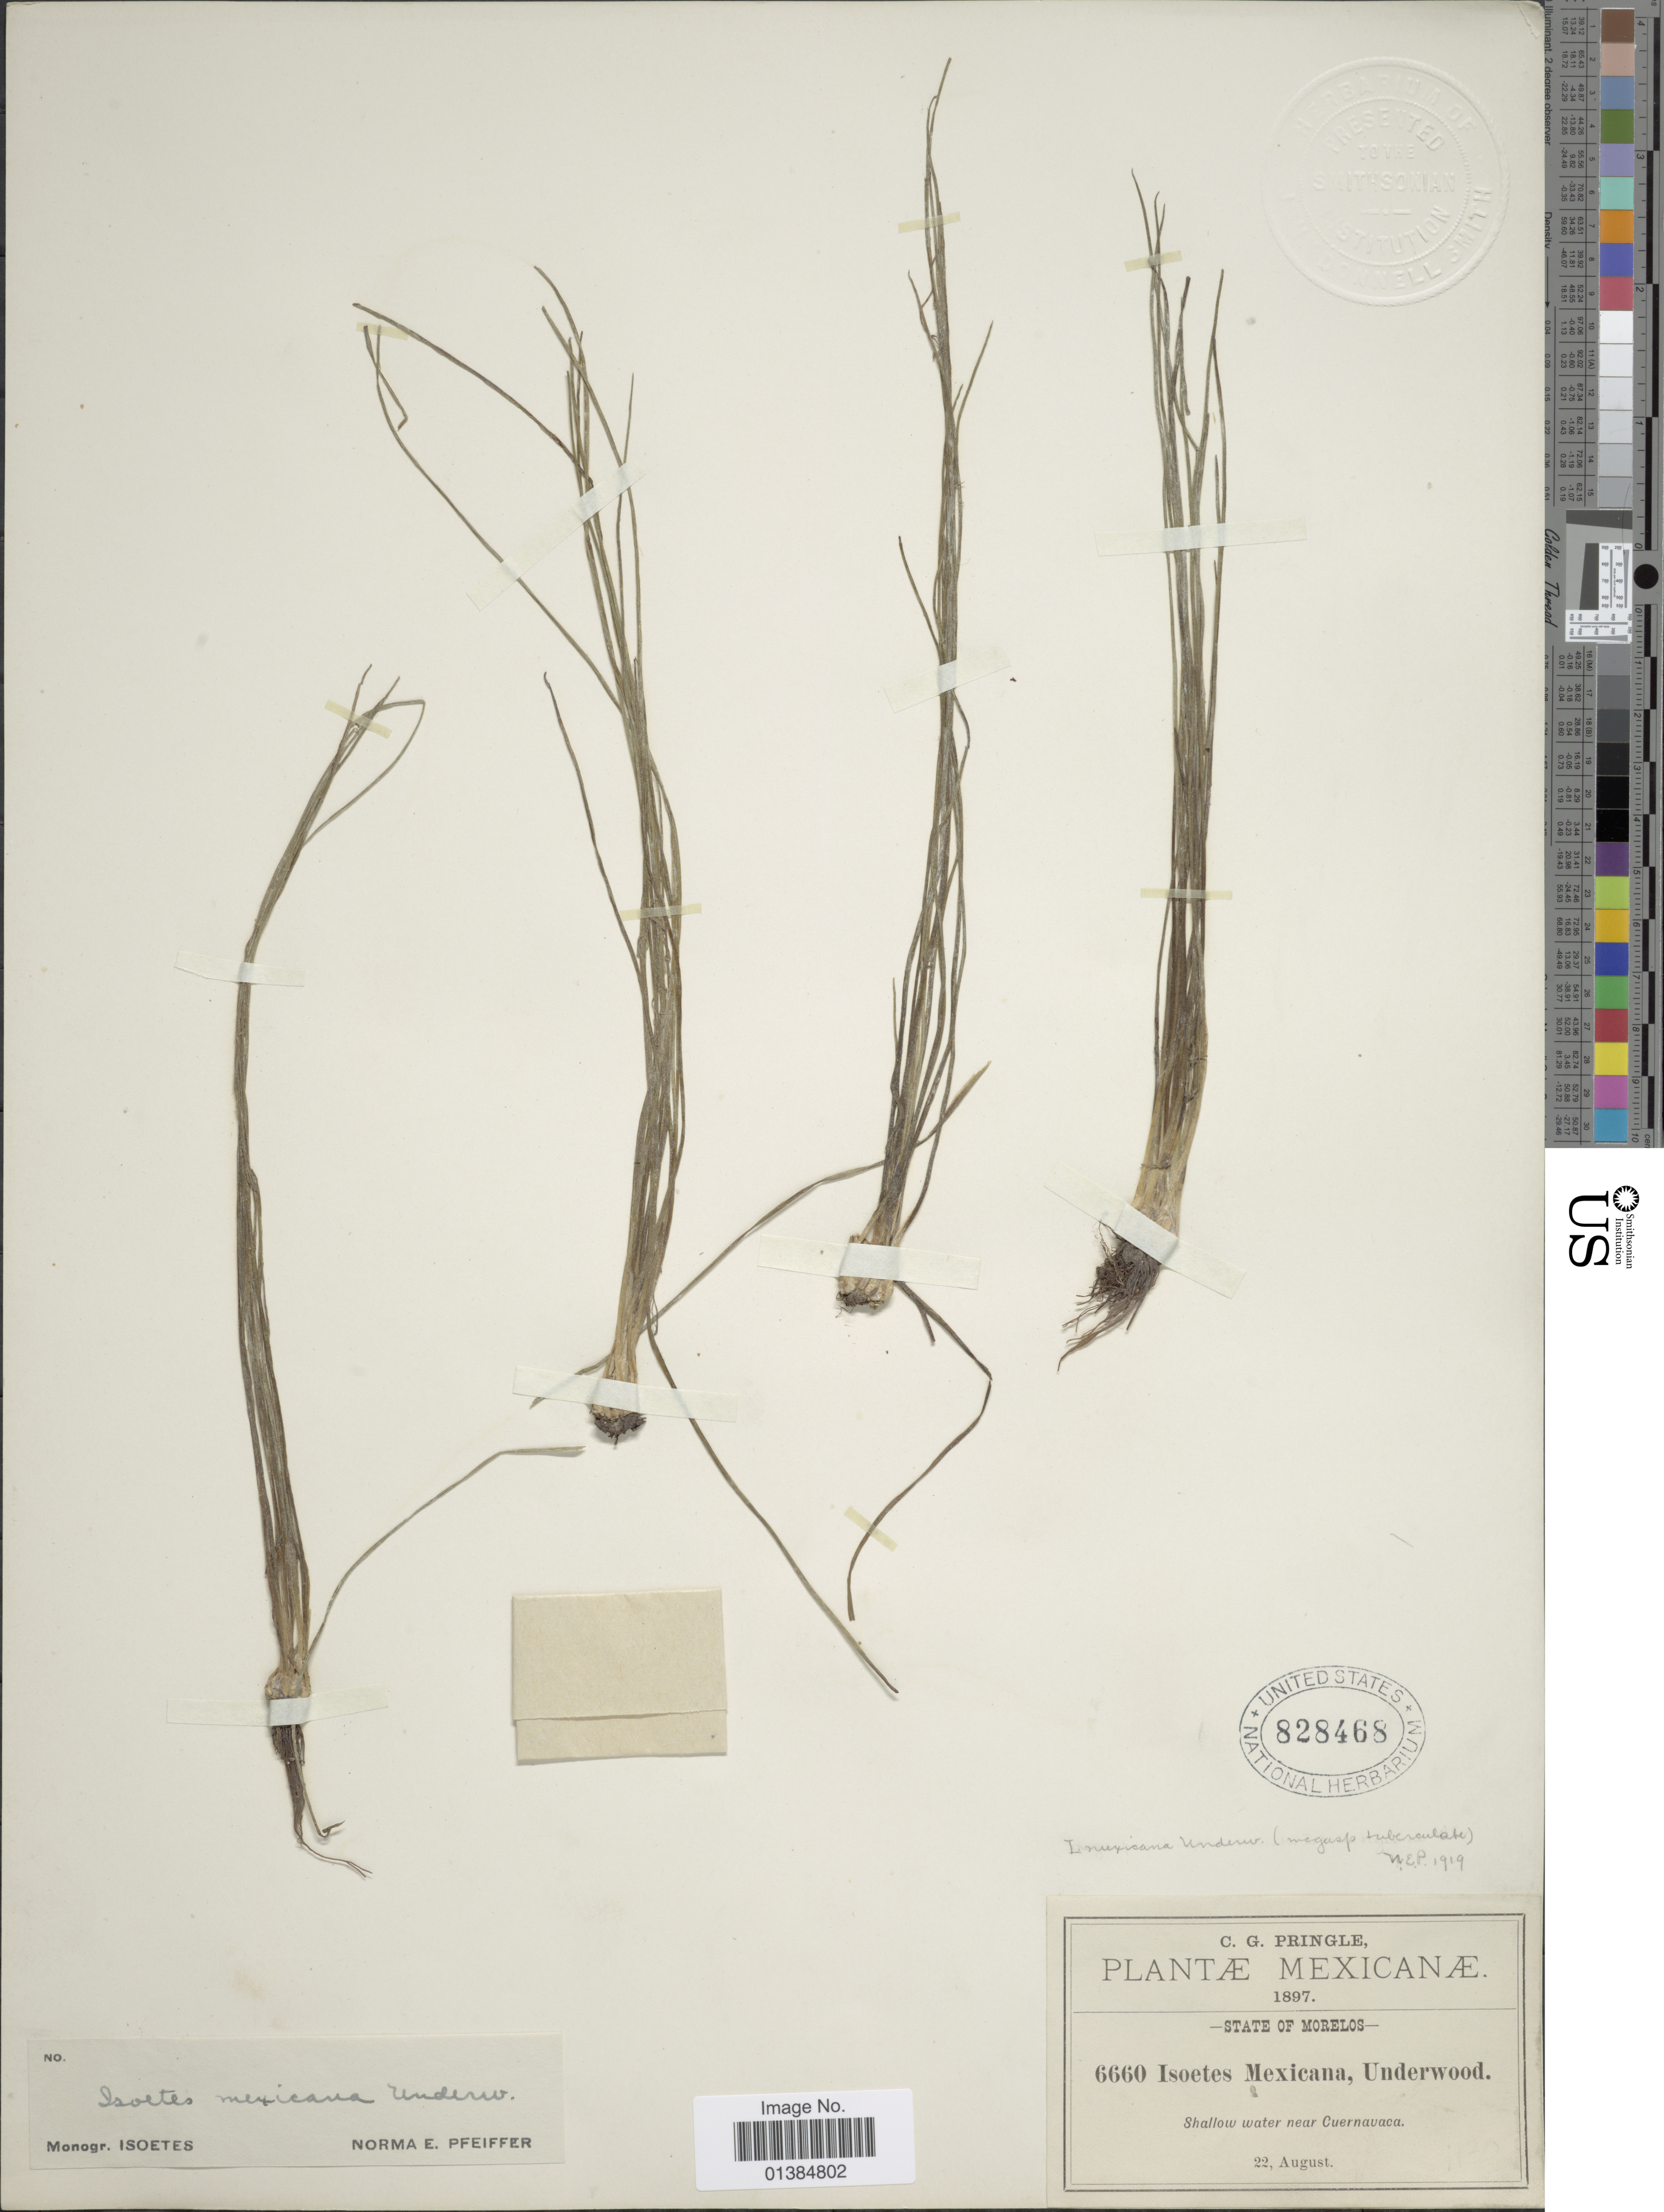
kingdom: Plantae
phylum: Tracheophyta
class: Lycopodiopsida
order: Isoetales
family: Isoetaceae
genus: Isoetes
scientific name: Isoetes mexicana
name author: Underw.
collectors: C. G. Pringle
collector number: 6660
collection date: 1897-08-22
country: Mexico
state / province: Morelos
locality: Shallow water near Cuernavaca.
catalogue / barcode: US 828468